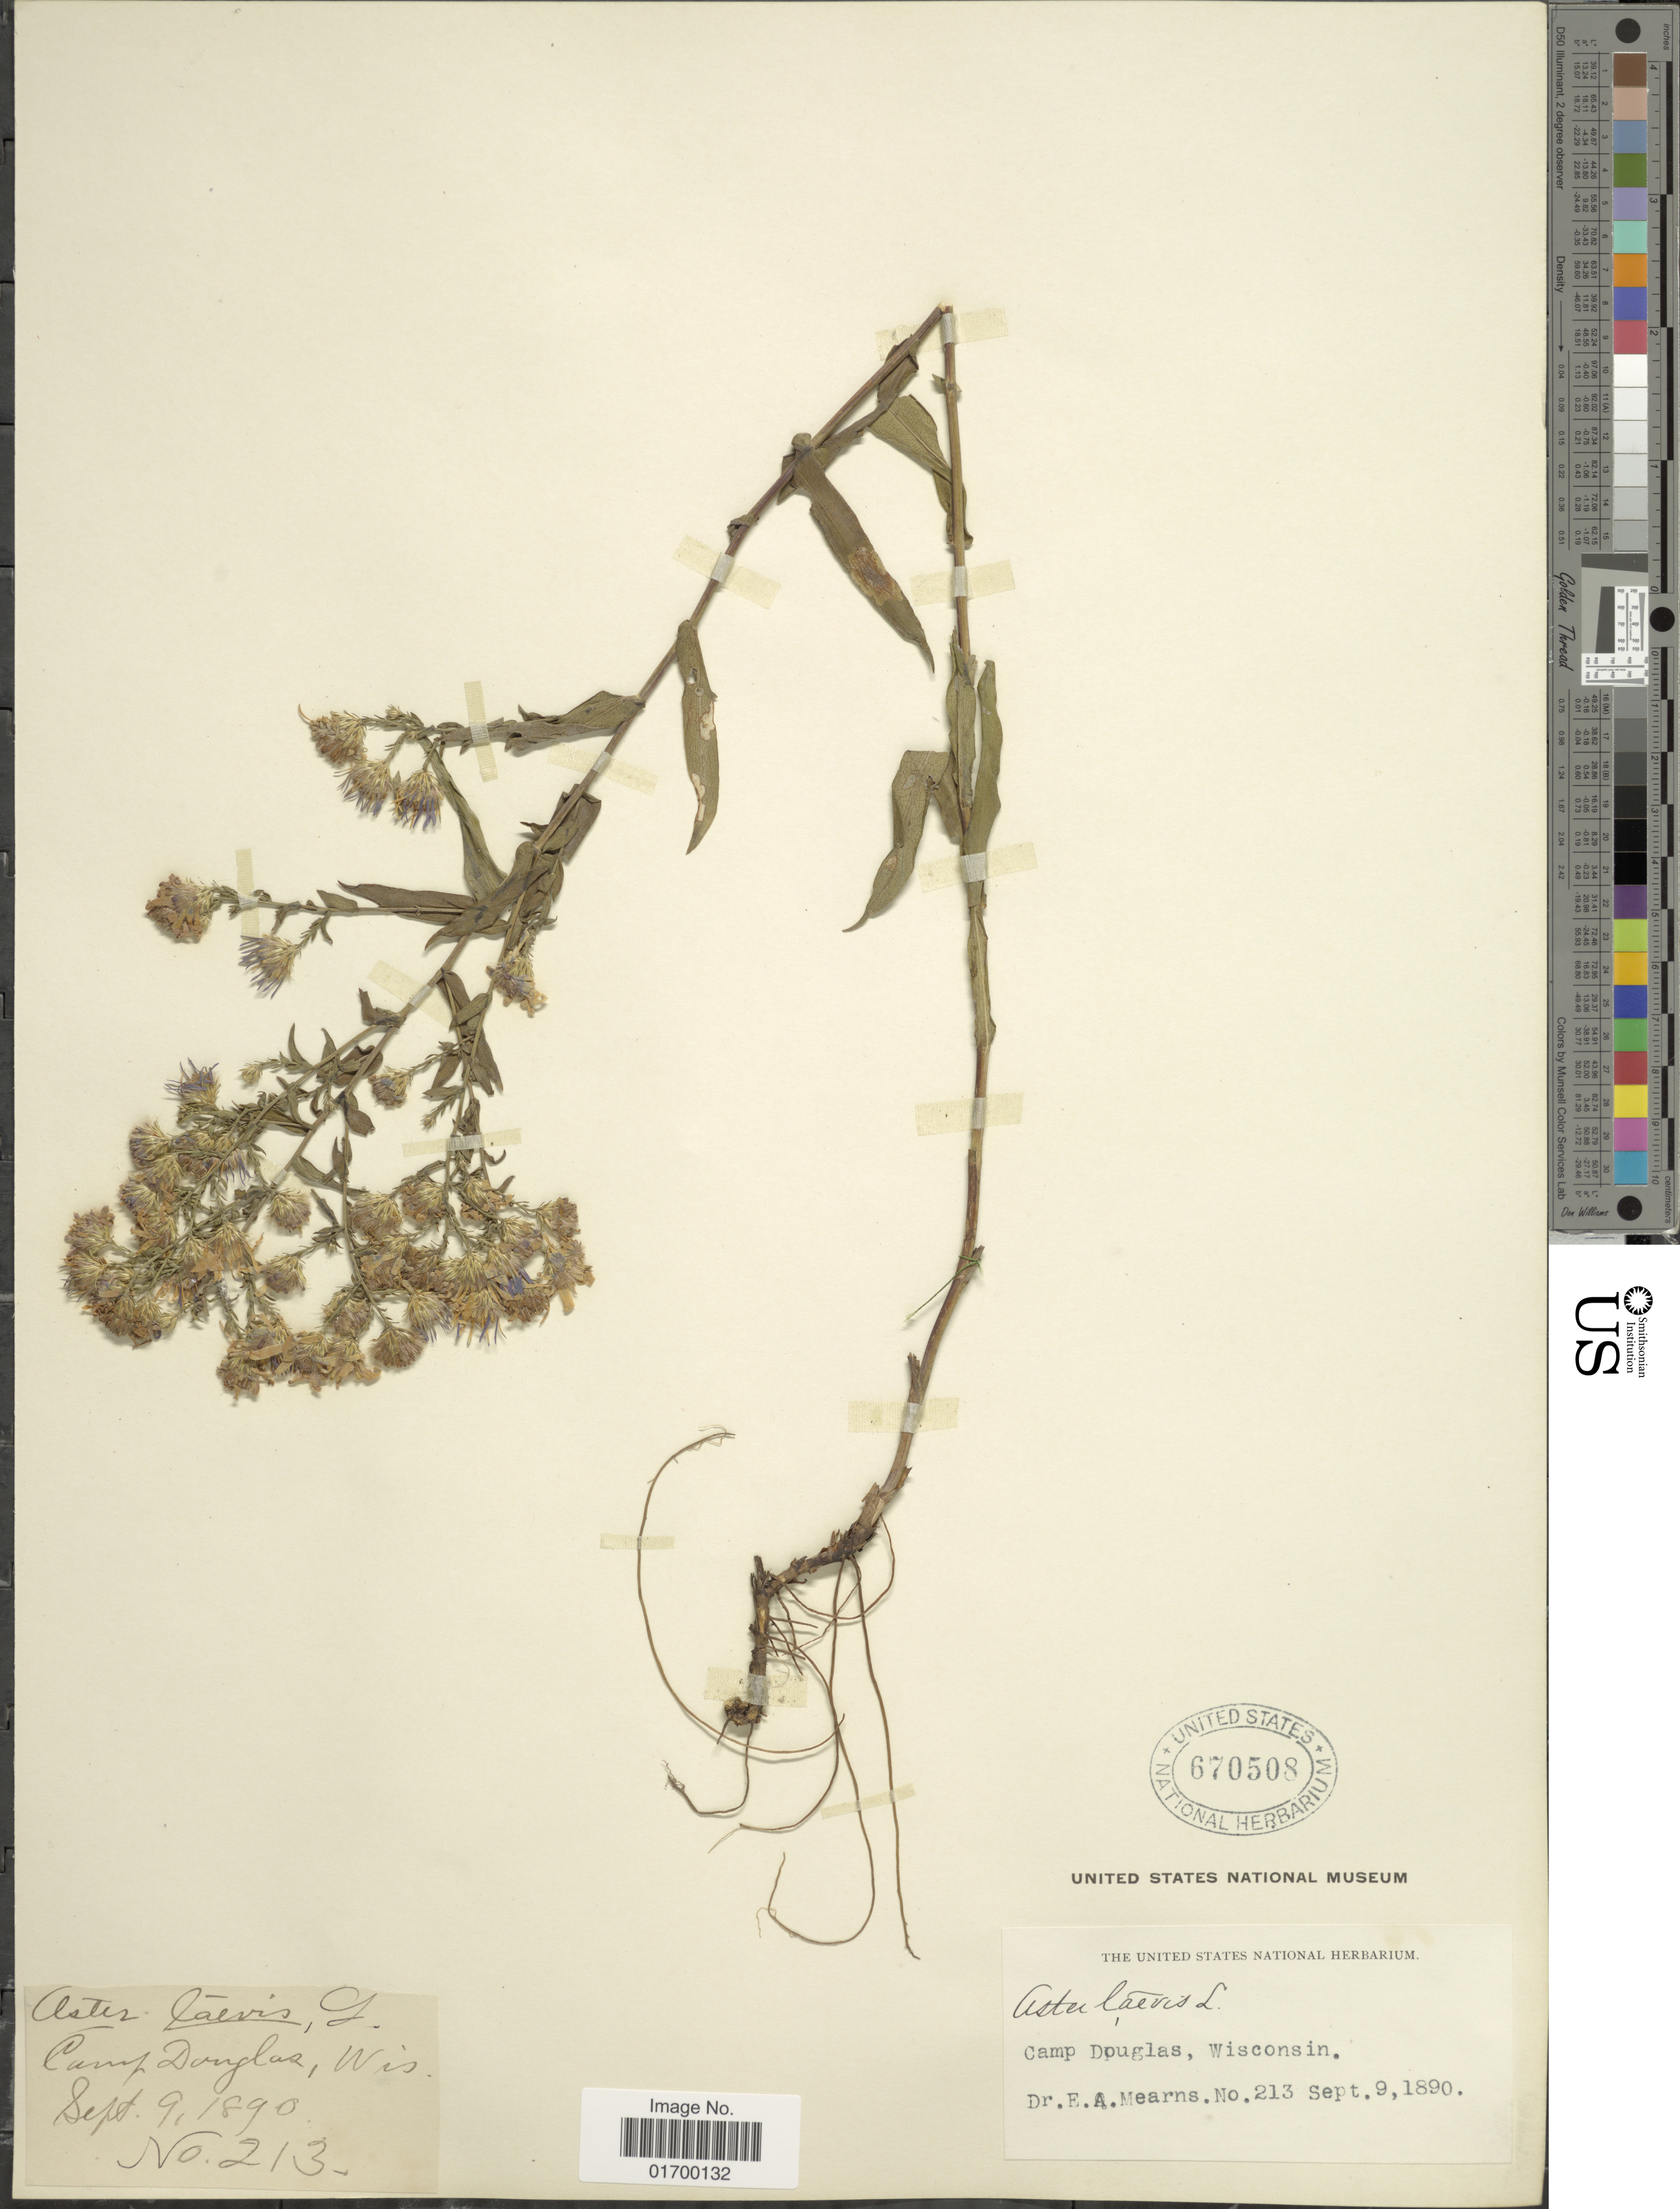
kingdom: Plantae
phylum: Tracheophyta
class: Magnoliopsida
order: Asterales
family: Asteraceae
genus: Symphyotrichum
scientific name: Symphyotrichum laeve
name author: (L.) Á. Löve & D. Löve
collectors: E. A. Mearns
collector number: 213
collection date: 1890-09-09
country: United States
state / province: Wisconsin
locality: Camp Douglas, Wis.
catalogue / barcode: US 670508